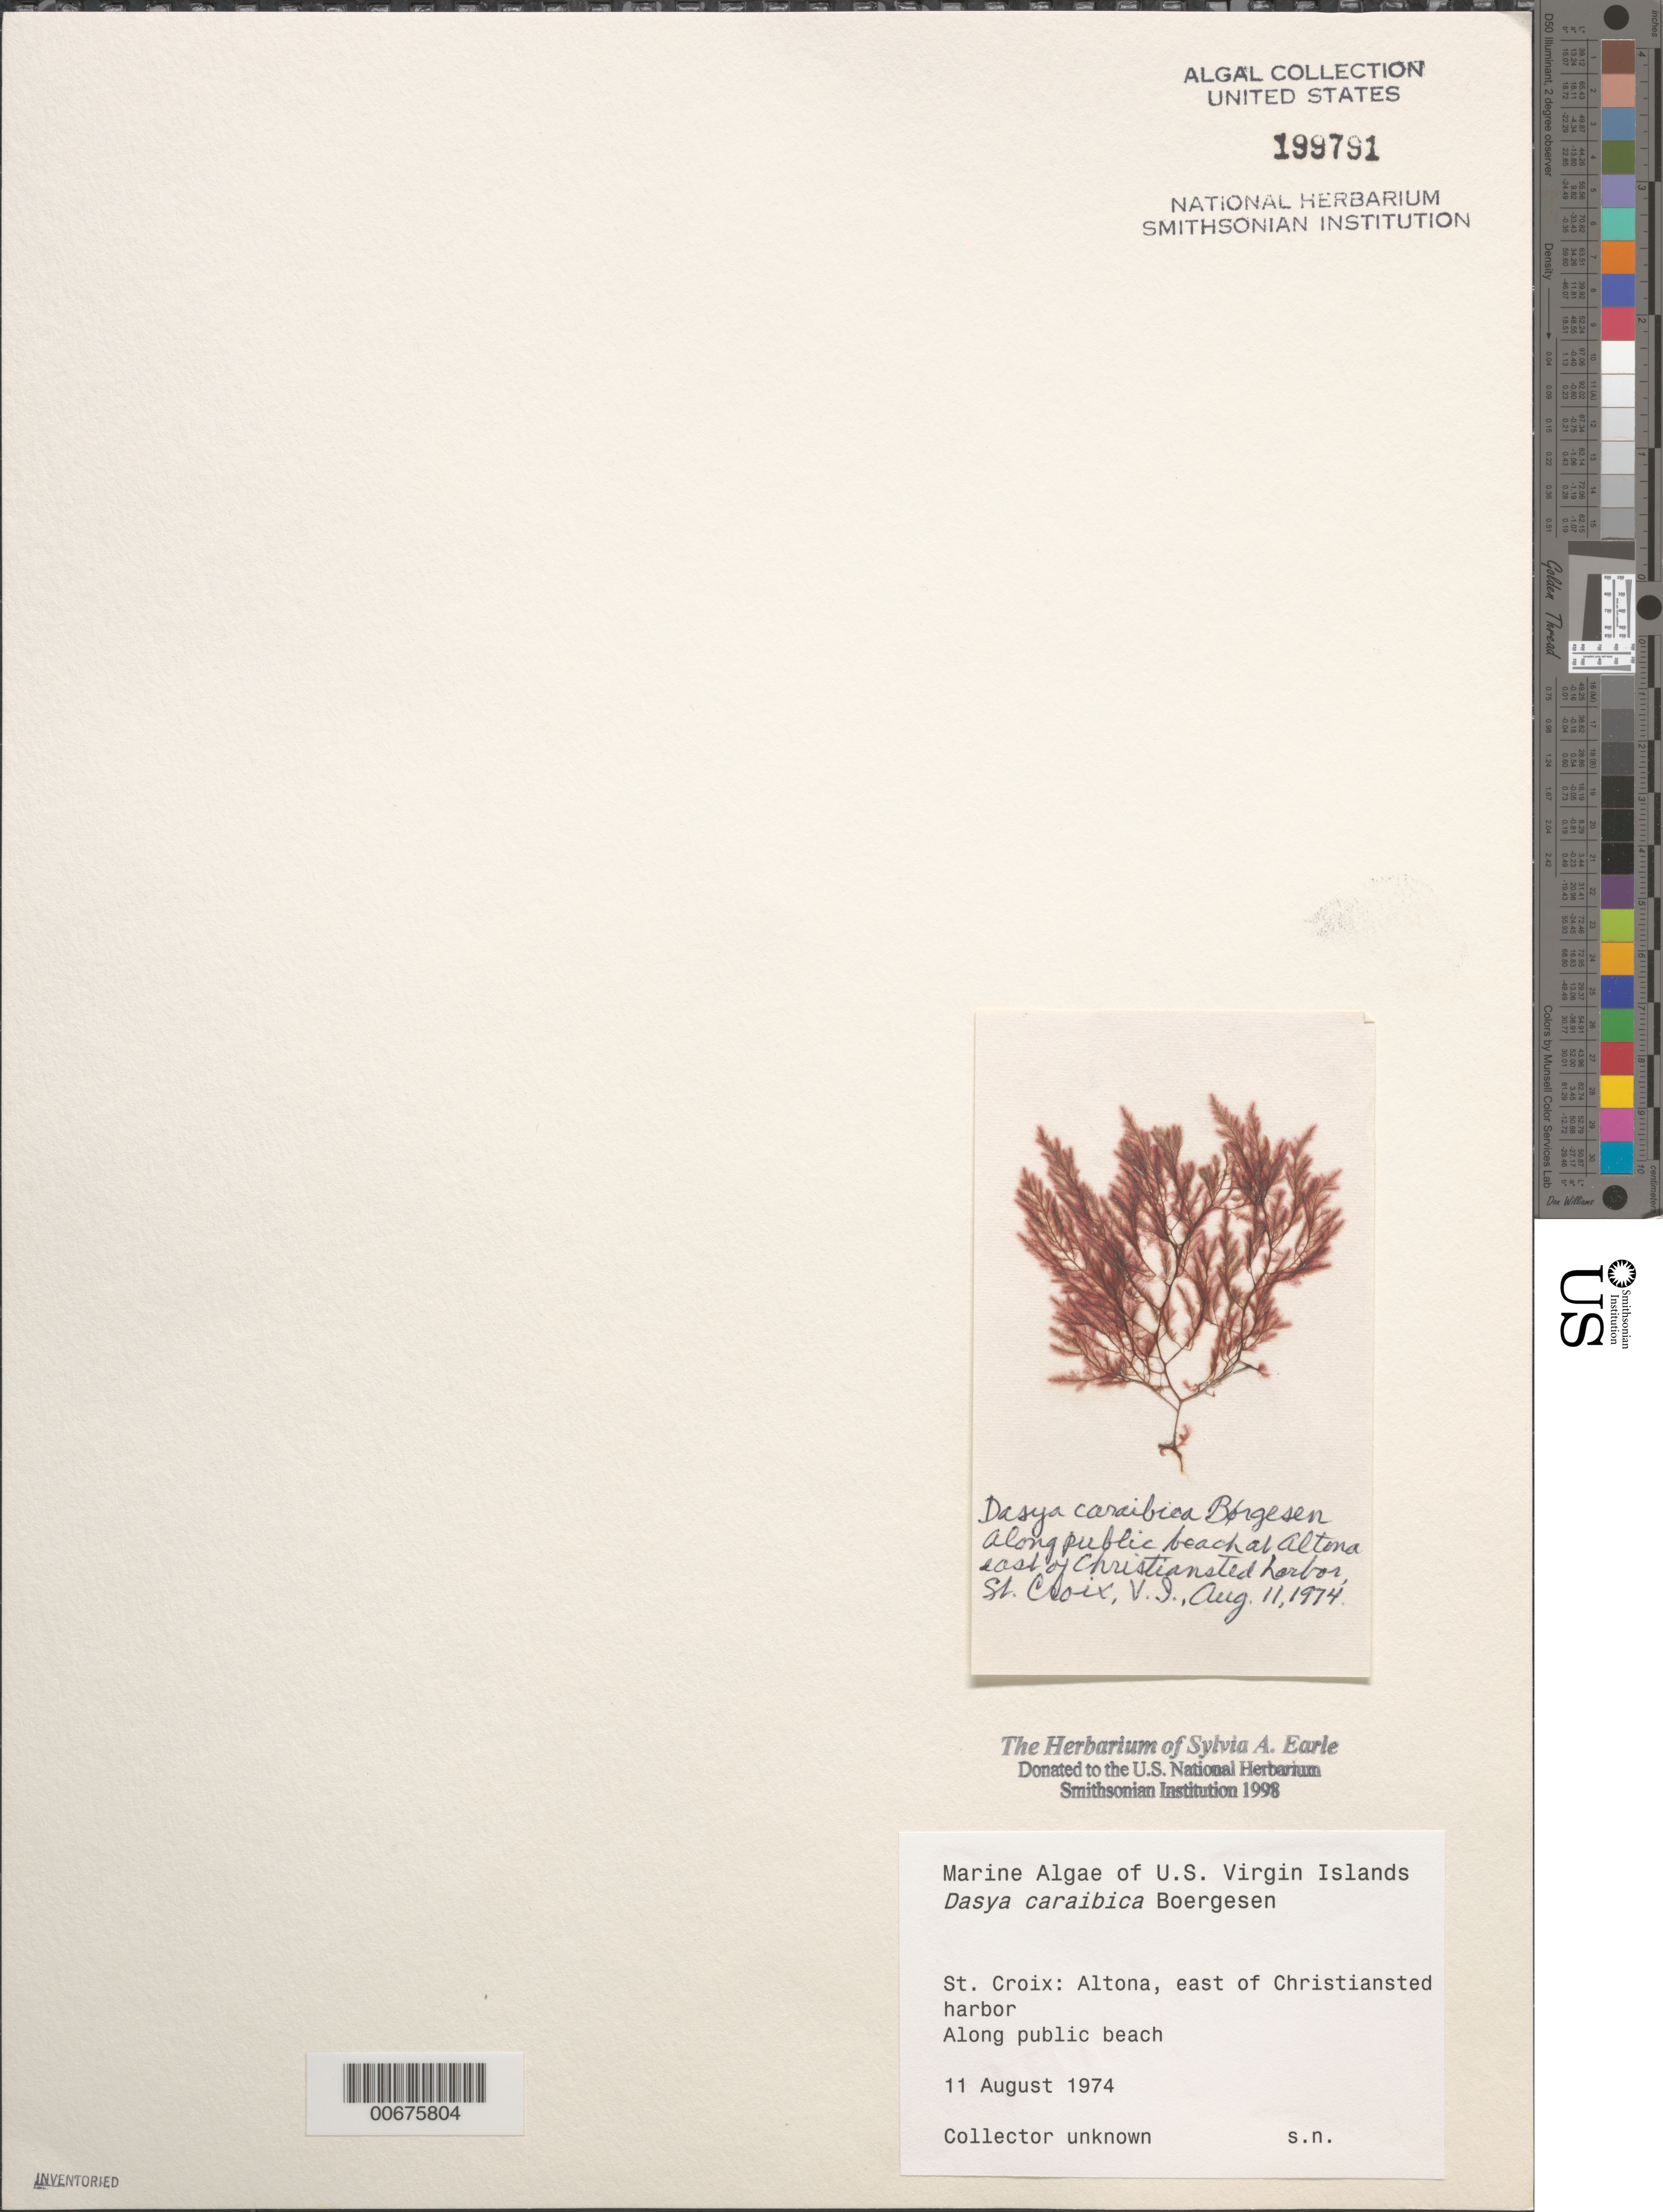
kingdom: Plantae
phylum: Rhodophyta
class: Florideophyceae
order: Ceramiales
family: Dasyaceae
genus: Dasya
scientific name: Dasya caraibica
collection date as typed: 11 Aug 1974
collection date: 1974-08-11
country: U.S. Virgin Islands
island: St. Croix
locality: Altona, east of Christiansted Harbor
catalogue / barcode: US 199791